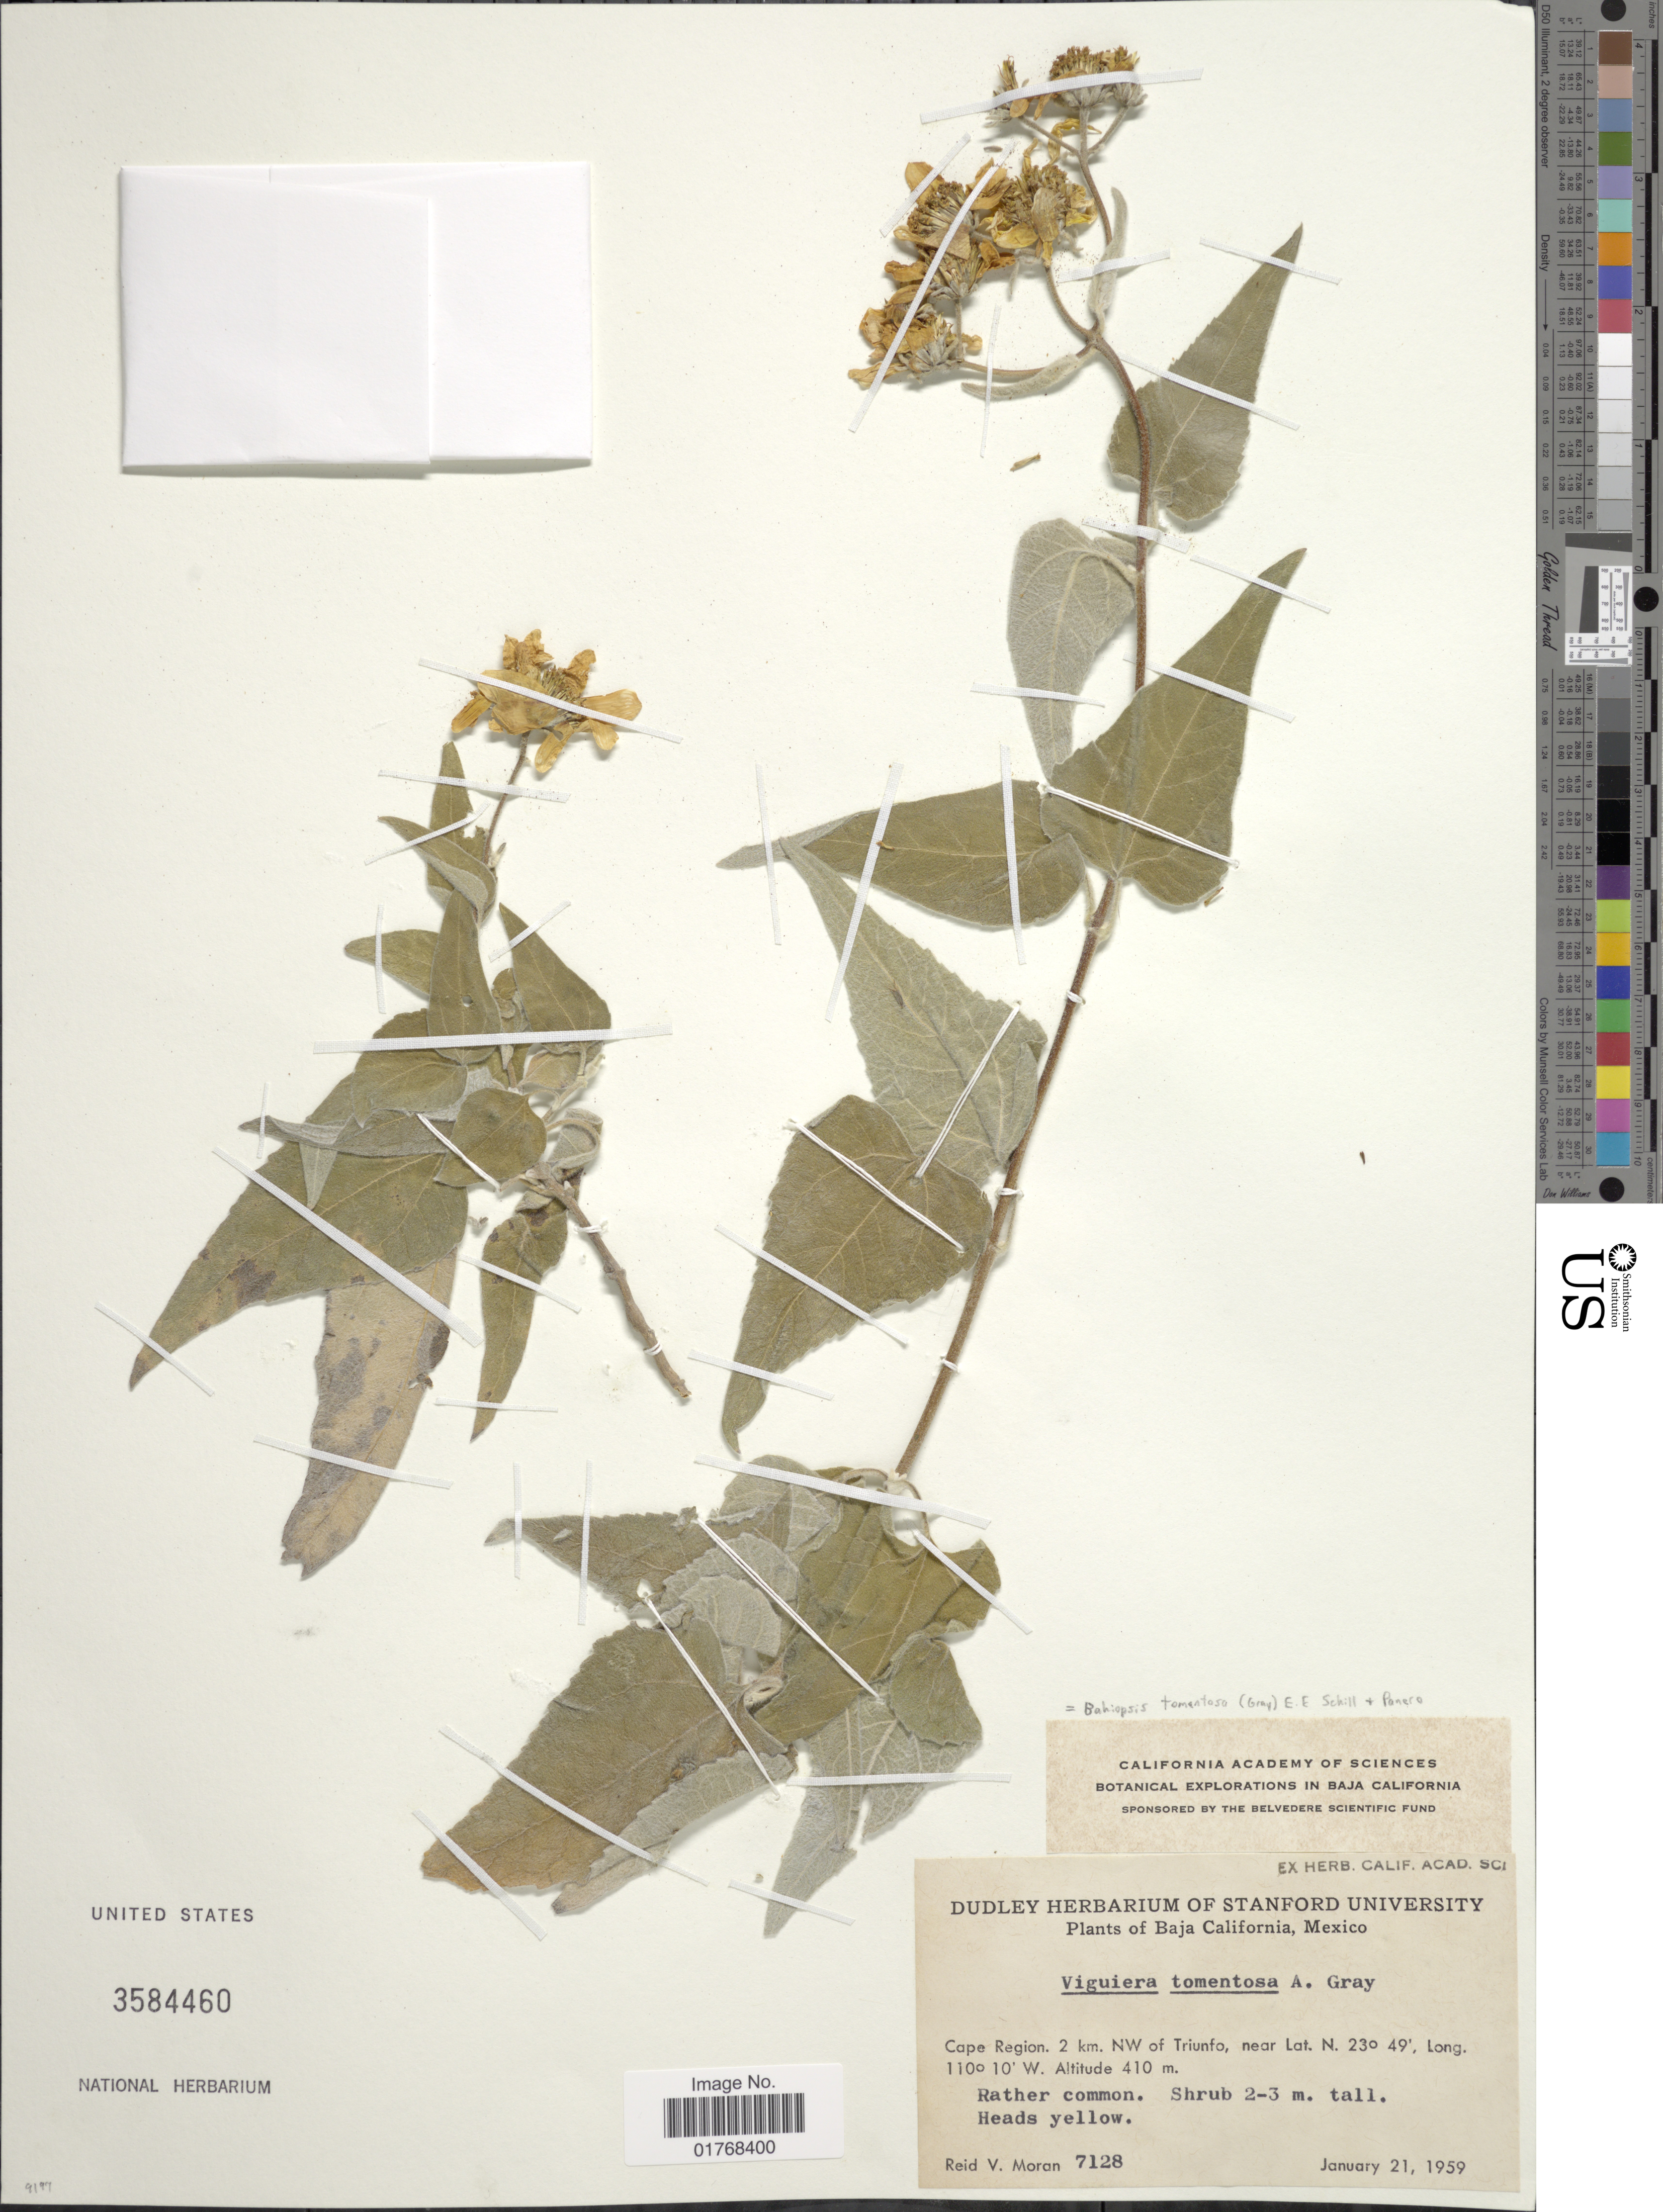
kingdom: Plantae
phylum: Tracheophyta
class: Magnoliopsida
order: Asterales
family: Asteraceae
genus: Viguiera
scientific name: Viguiera tomentosa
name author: A. Gray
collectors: R. V. Moran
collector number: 7128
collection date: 1959-01-21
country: Mexico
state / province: Baja California Sur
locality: Cape Region. 2 km NW of Triunfo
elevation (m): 410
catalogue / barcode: US 3584460